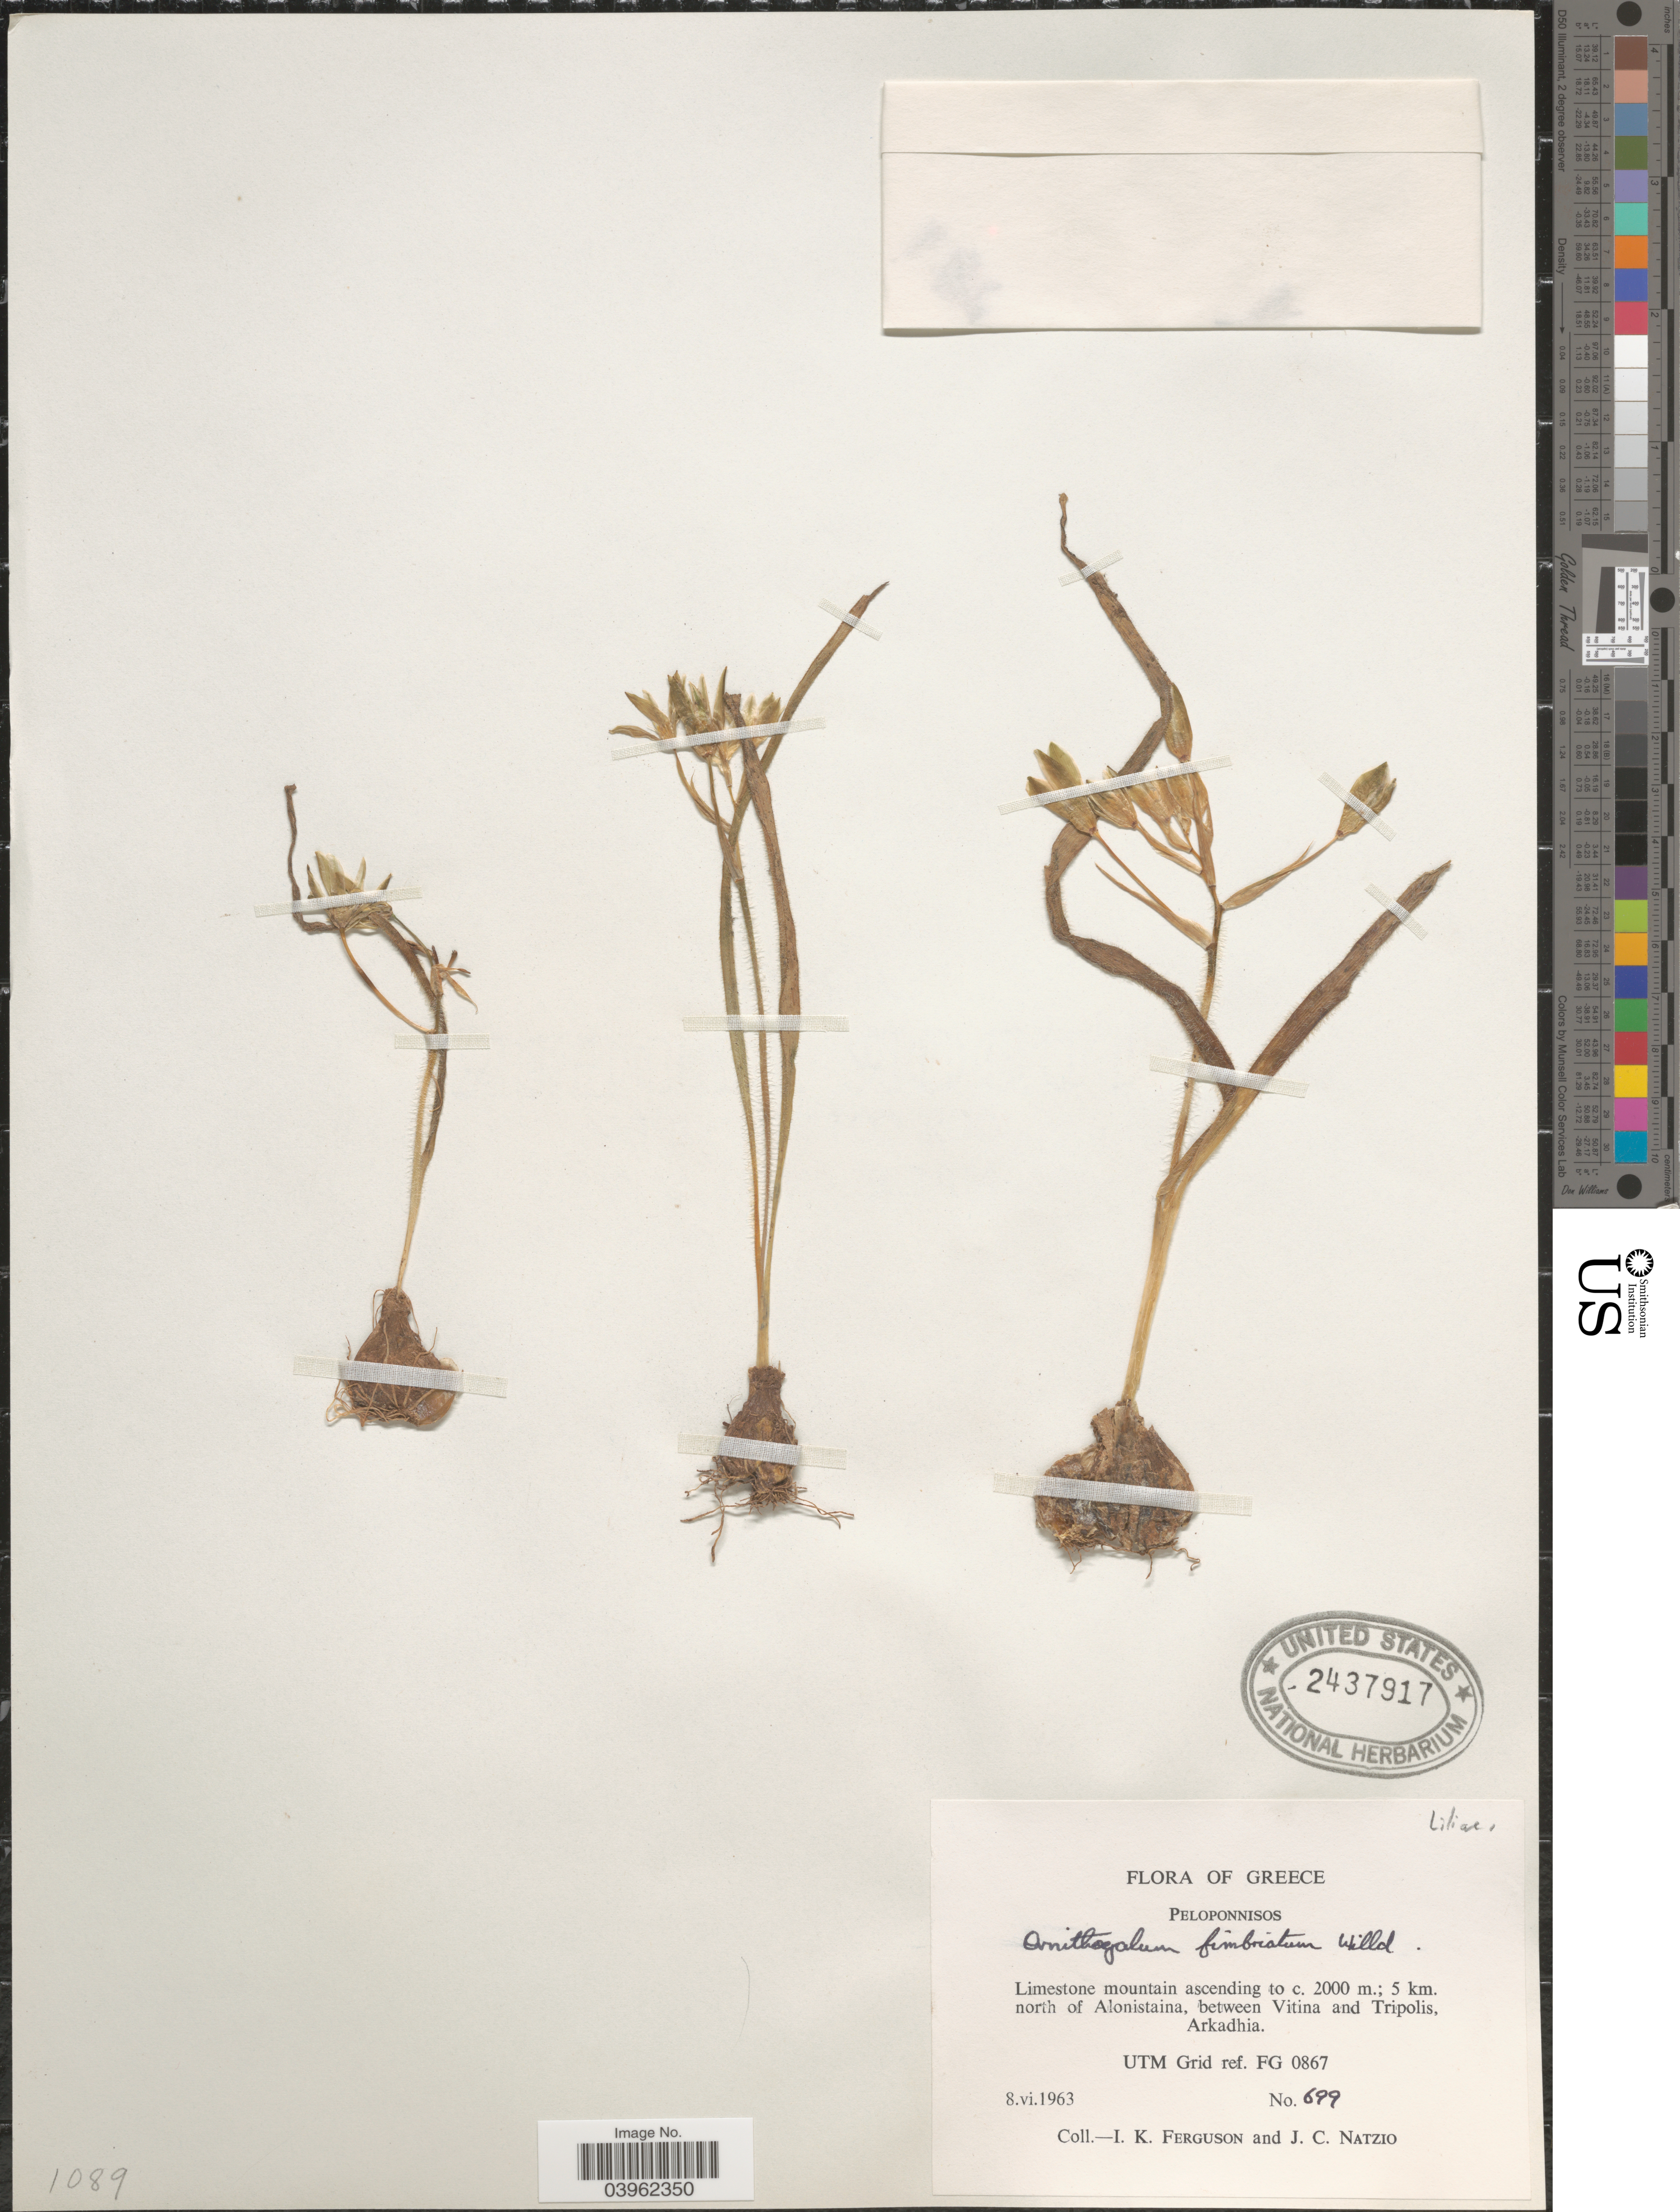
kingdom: Plantae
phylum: Tracheophyta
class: Liliopsida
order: Asparagales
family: Asparagaceae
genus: Ornithogalum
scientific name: Ornithogalum fimbriatum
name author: Willd.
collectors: I. K. Ferguson & J. Natzio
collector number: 699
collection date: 1963-06-08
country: Greece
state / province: Peloponnese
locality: Peloponnisos. Limestone mountain ascending; 5 km. north of Alonistaina, between Vitina and Tripolis, Arkadhia. UTM Grid ref. FG 0867.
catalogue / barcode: US 2437917